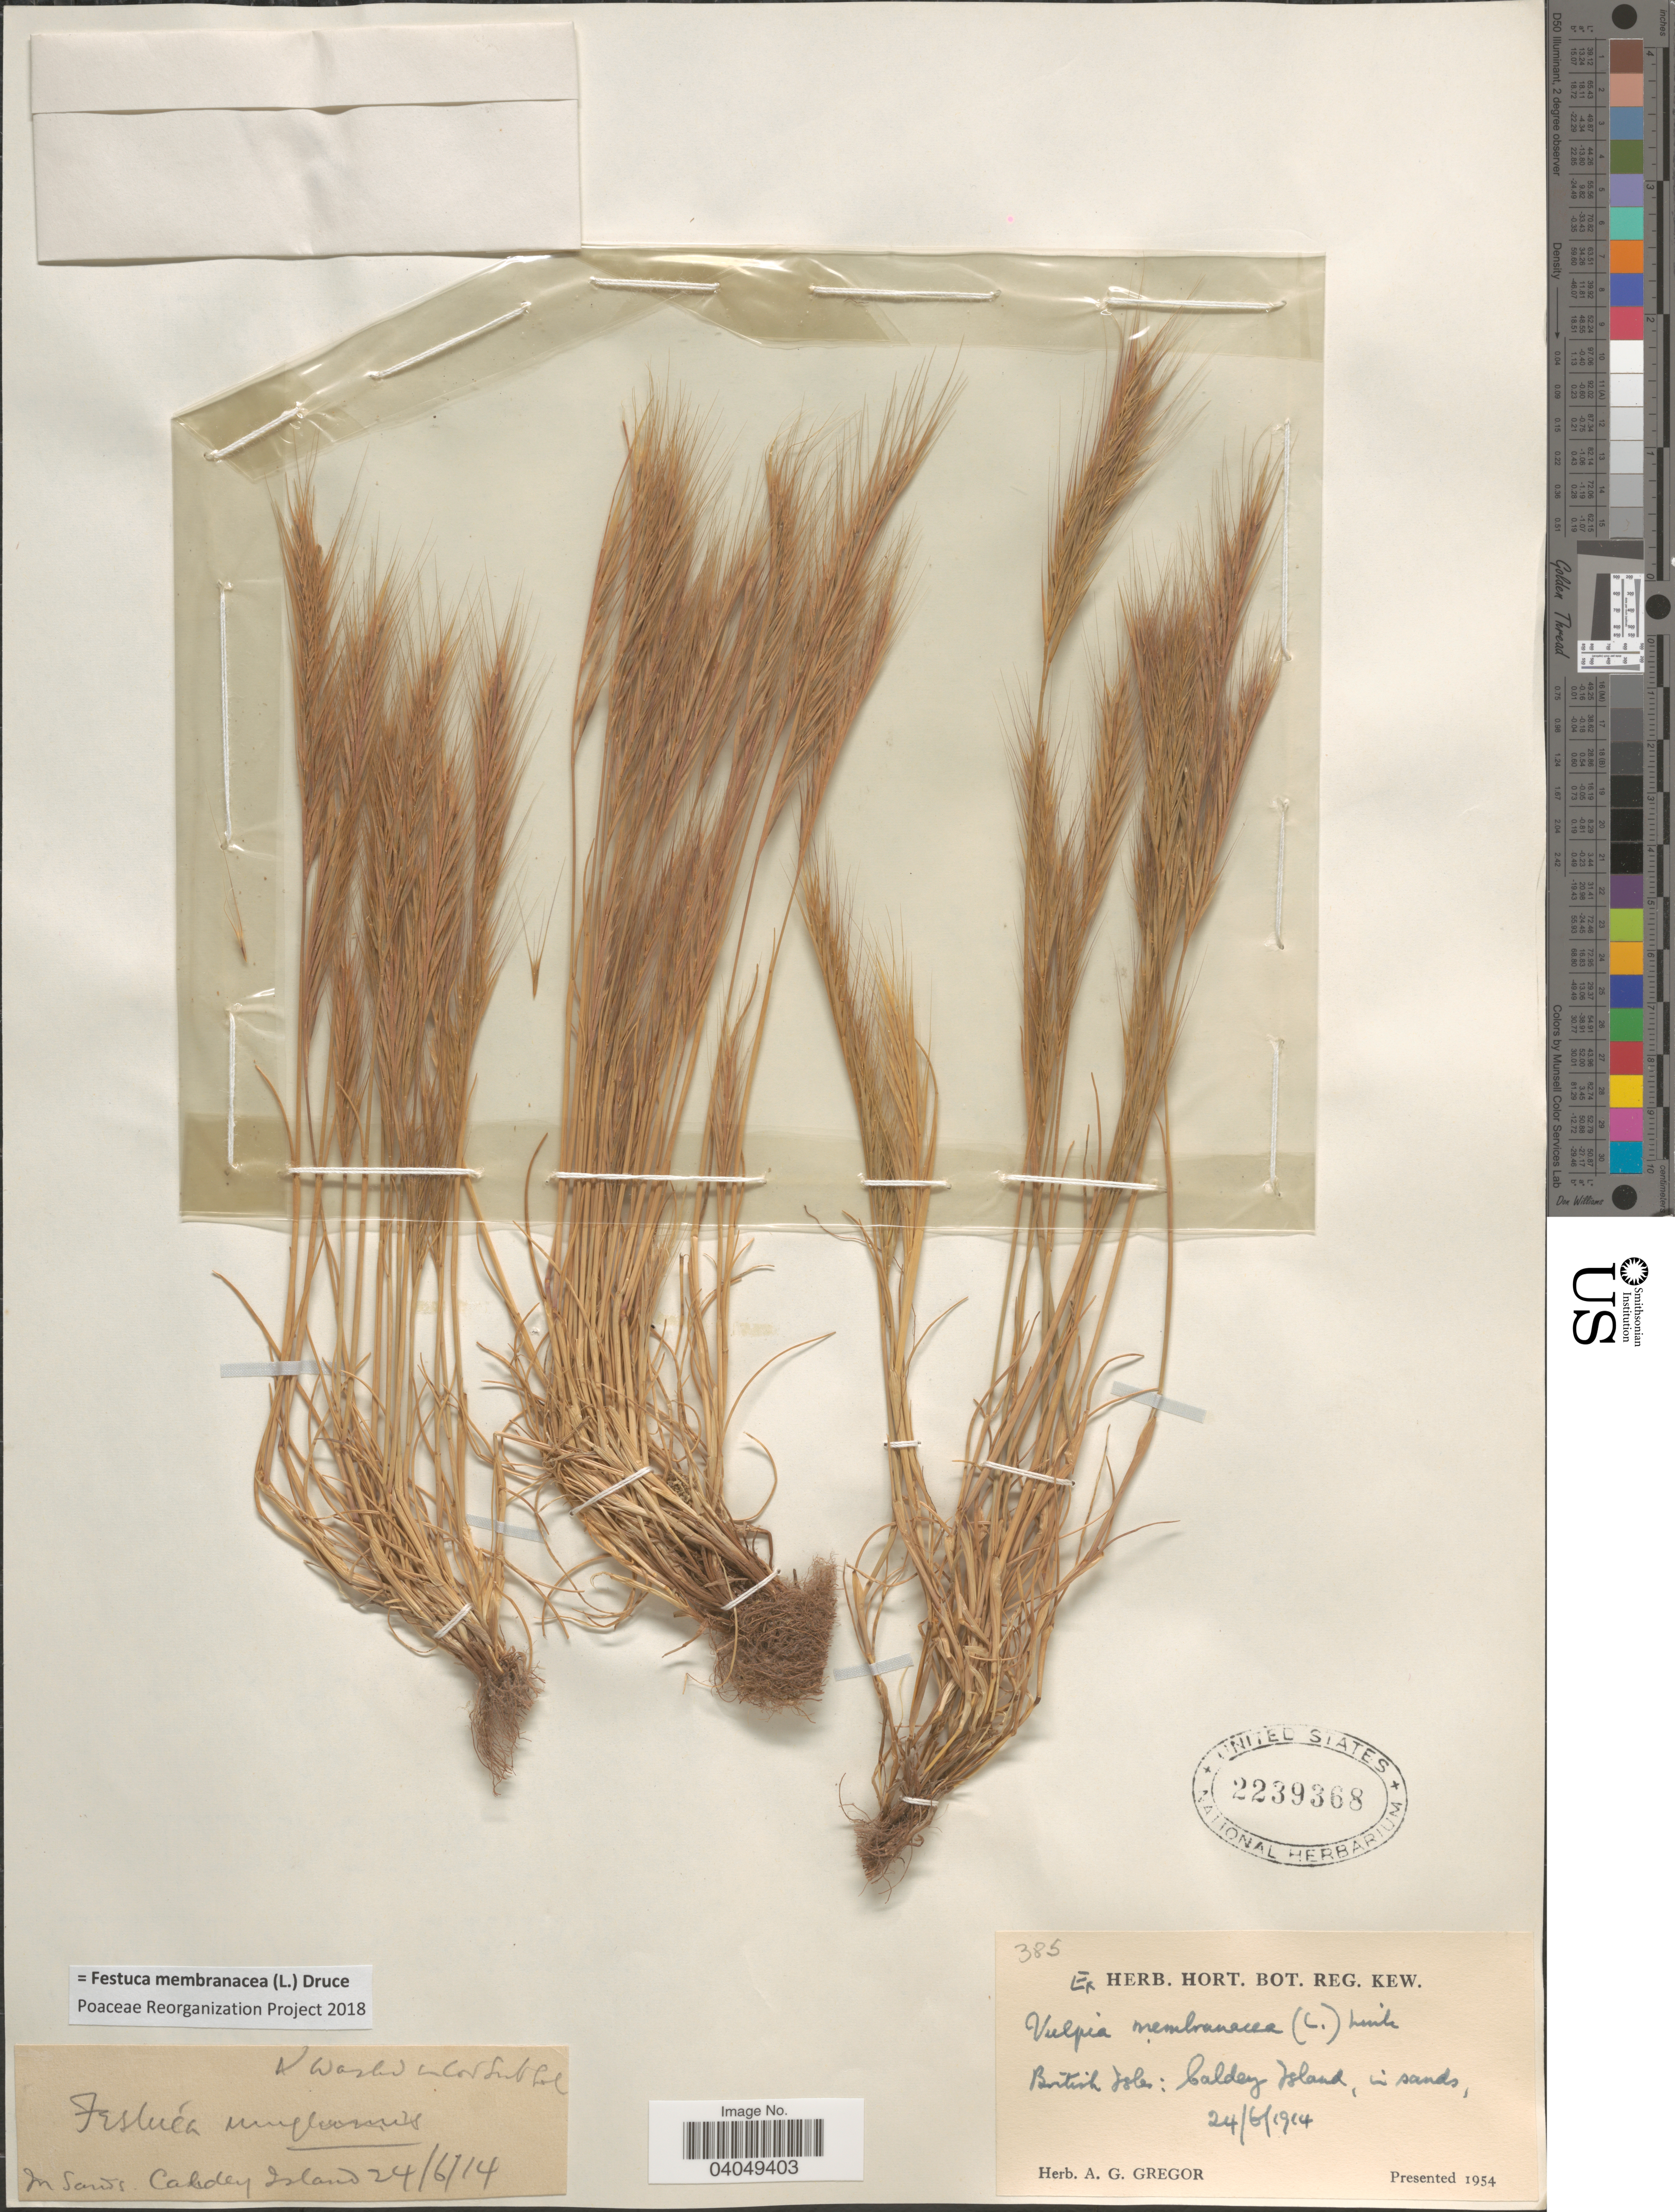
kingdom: Plantae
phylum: Tracheophyta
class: Liliopsida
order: Poales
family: Poaceae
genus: Festuca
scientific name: Festuca membranacea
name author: Kit.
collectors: ex herb. A. G. Gregor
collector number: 385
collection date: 1914-06-24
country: United Kingdom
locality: British Isles: Caldey Island, in sands.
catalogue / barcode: US 2239368